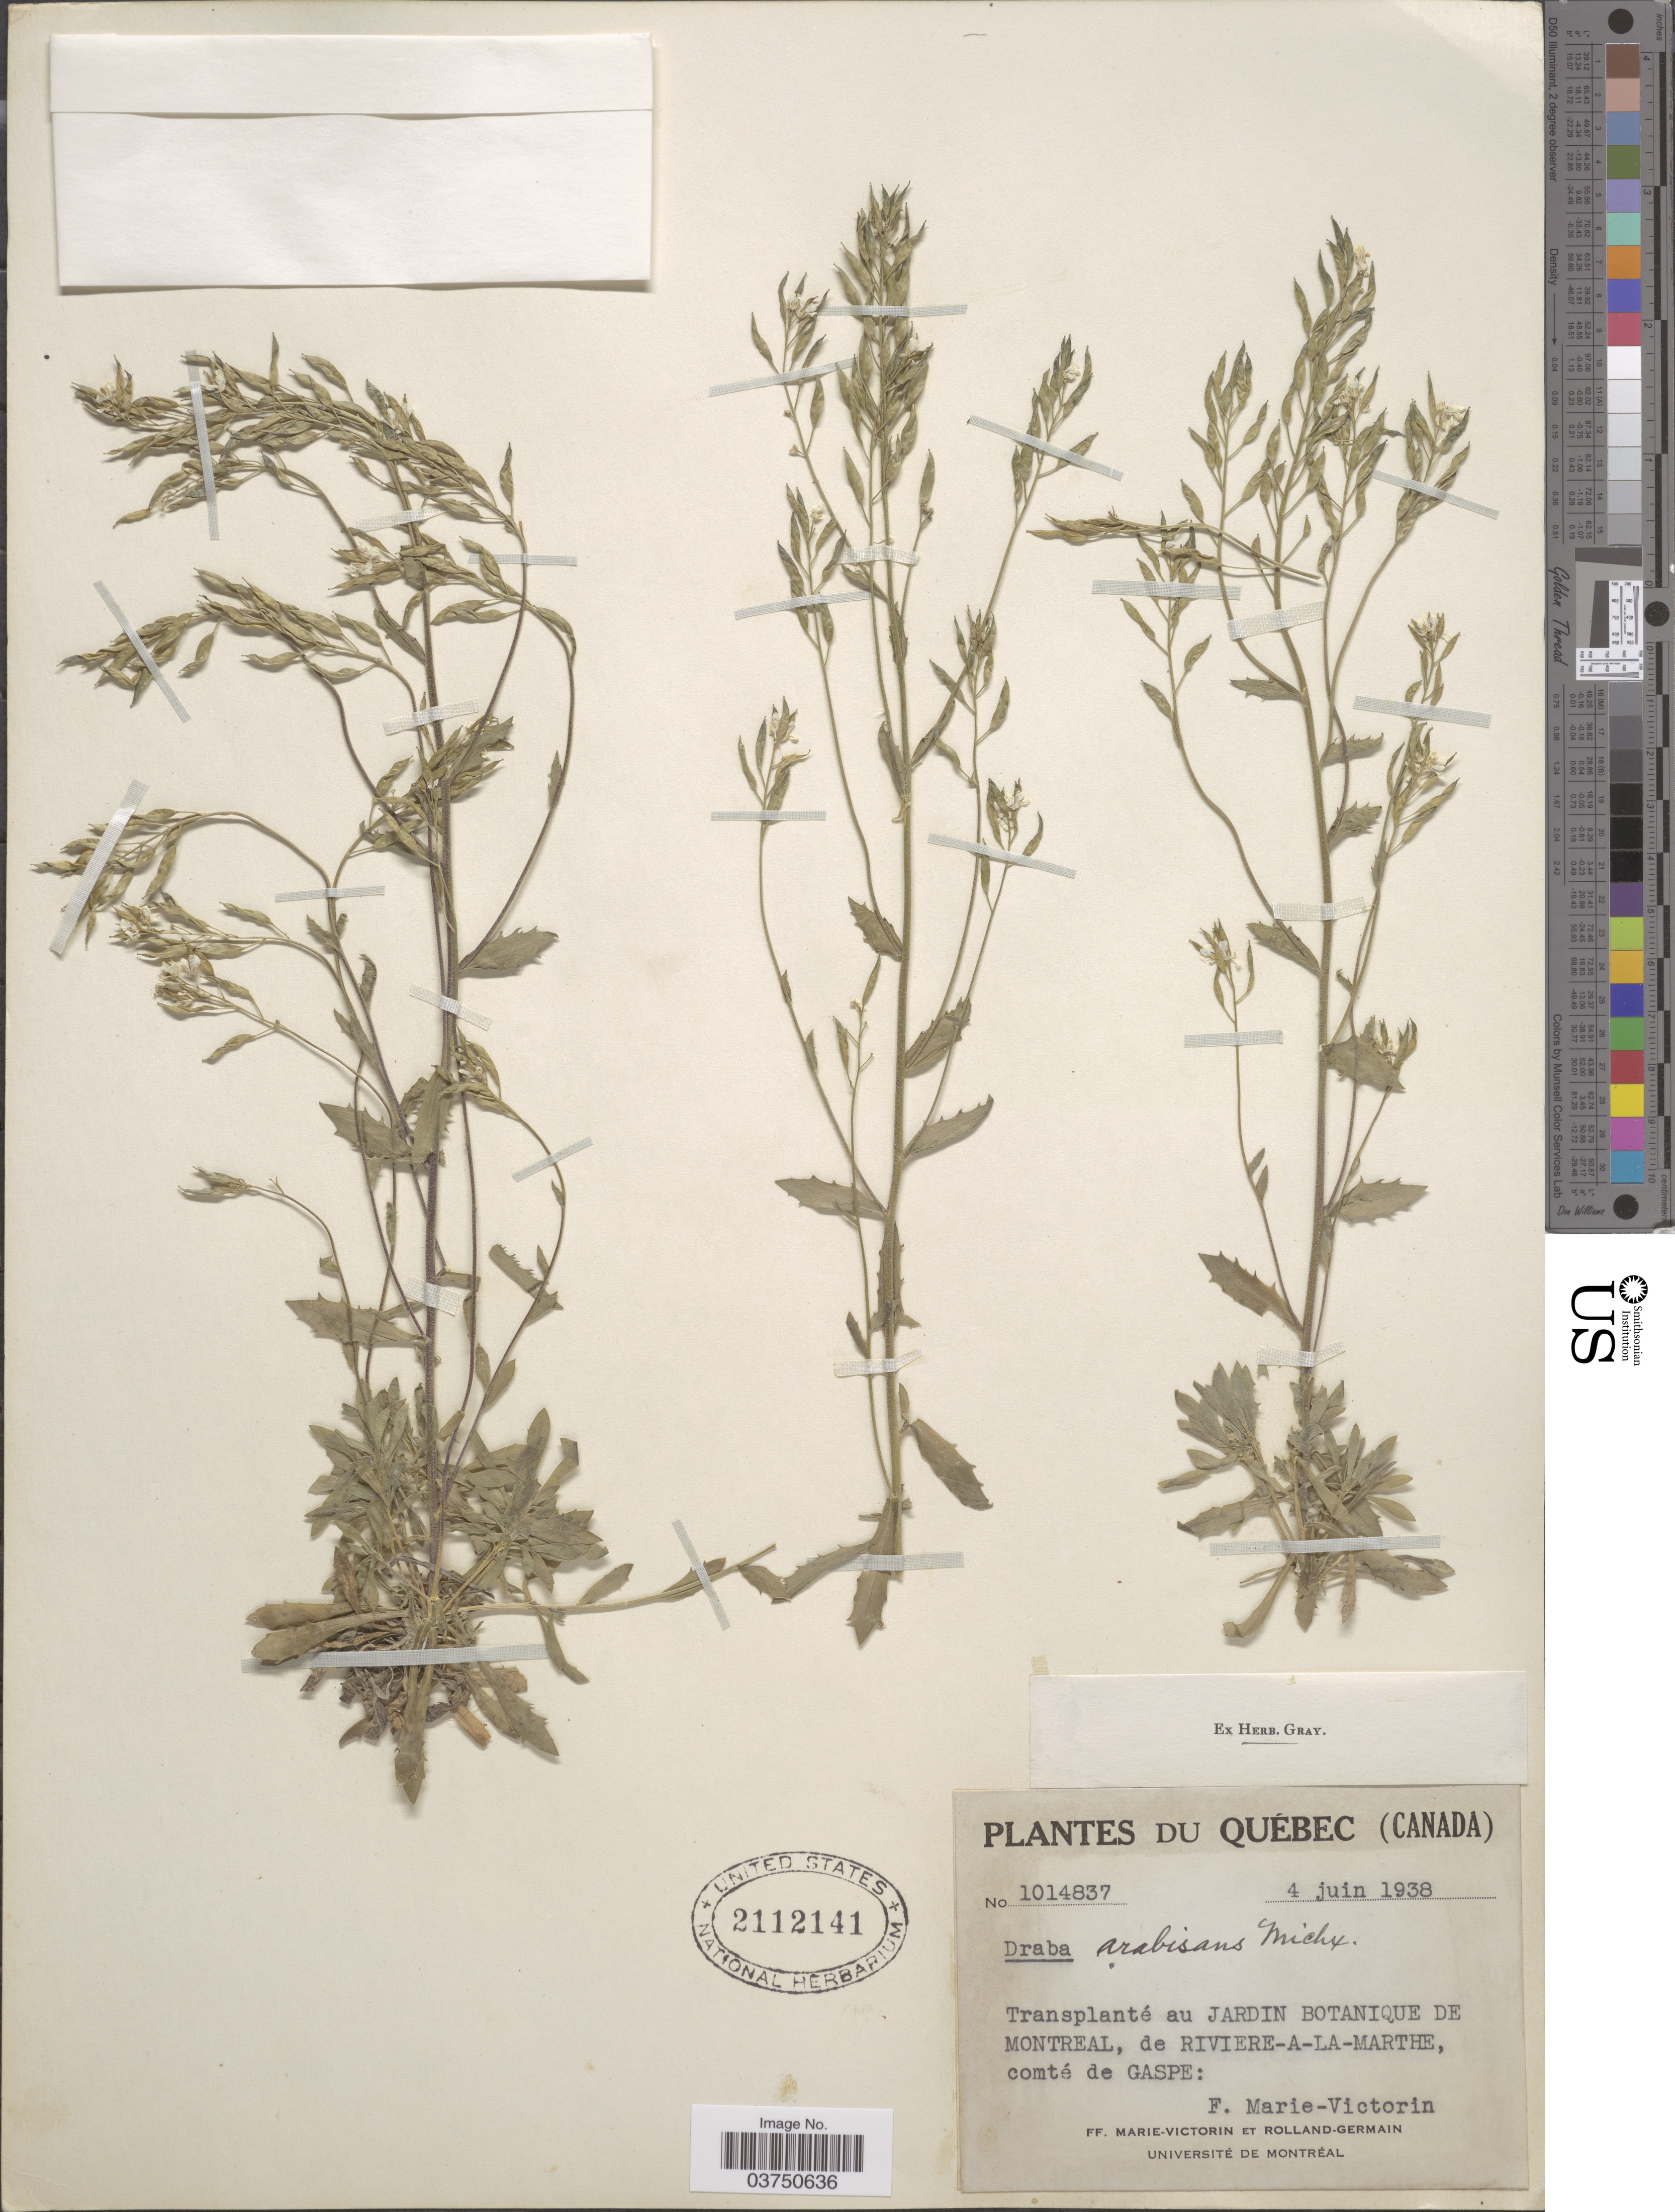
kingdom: Plantae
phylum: Tracheophyta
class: Magnoliopsida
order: Brassicales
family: Brassicaceae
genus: Draba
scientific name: Draba arabisans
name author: Michx.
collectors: F. Marie-Victorin, F. Marie-Victorin & Rolland-Germain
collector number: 1014837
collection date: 1938-06-04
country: Canada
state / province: Quebec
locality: Transplanté au Jardin Botanique de Montreal, de Riviere-a-la-Marthe, comté de Gaspe.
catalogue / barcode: US 2112141